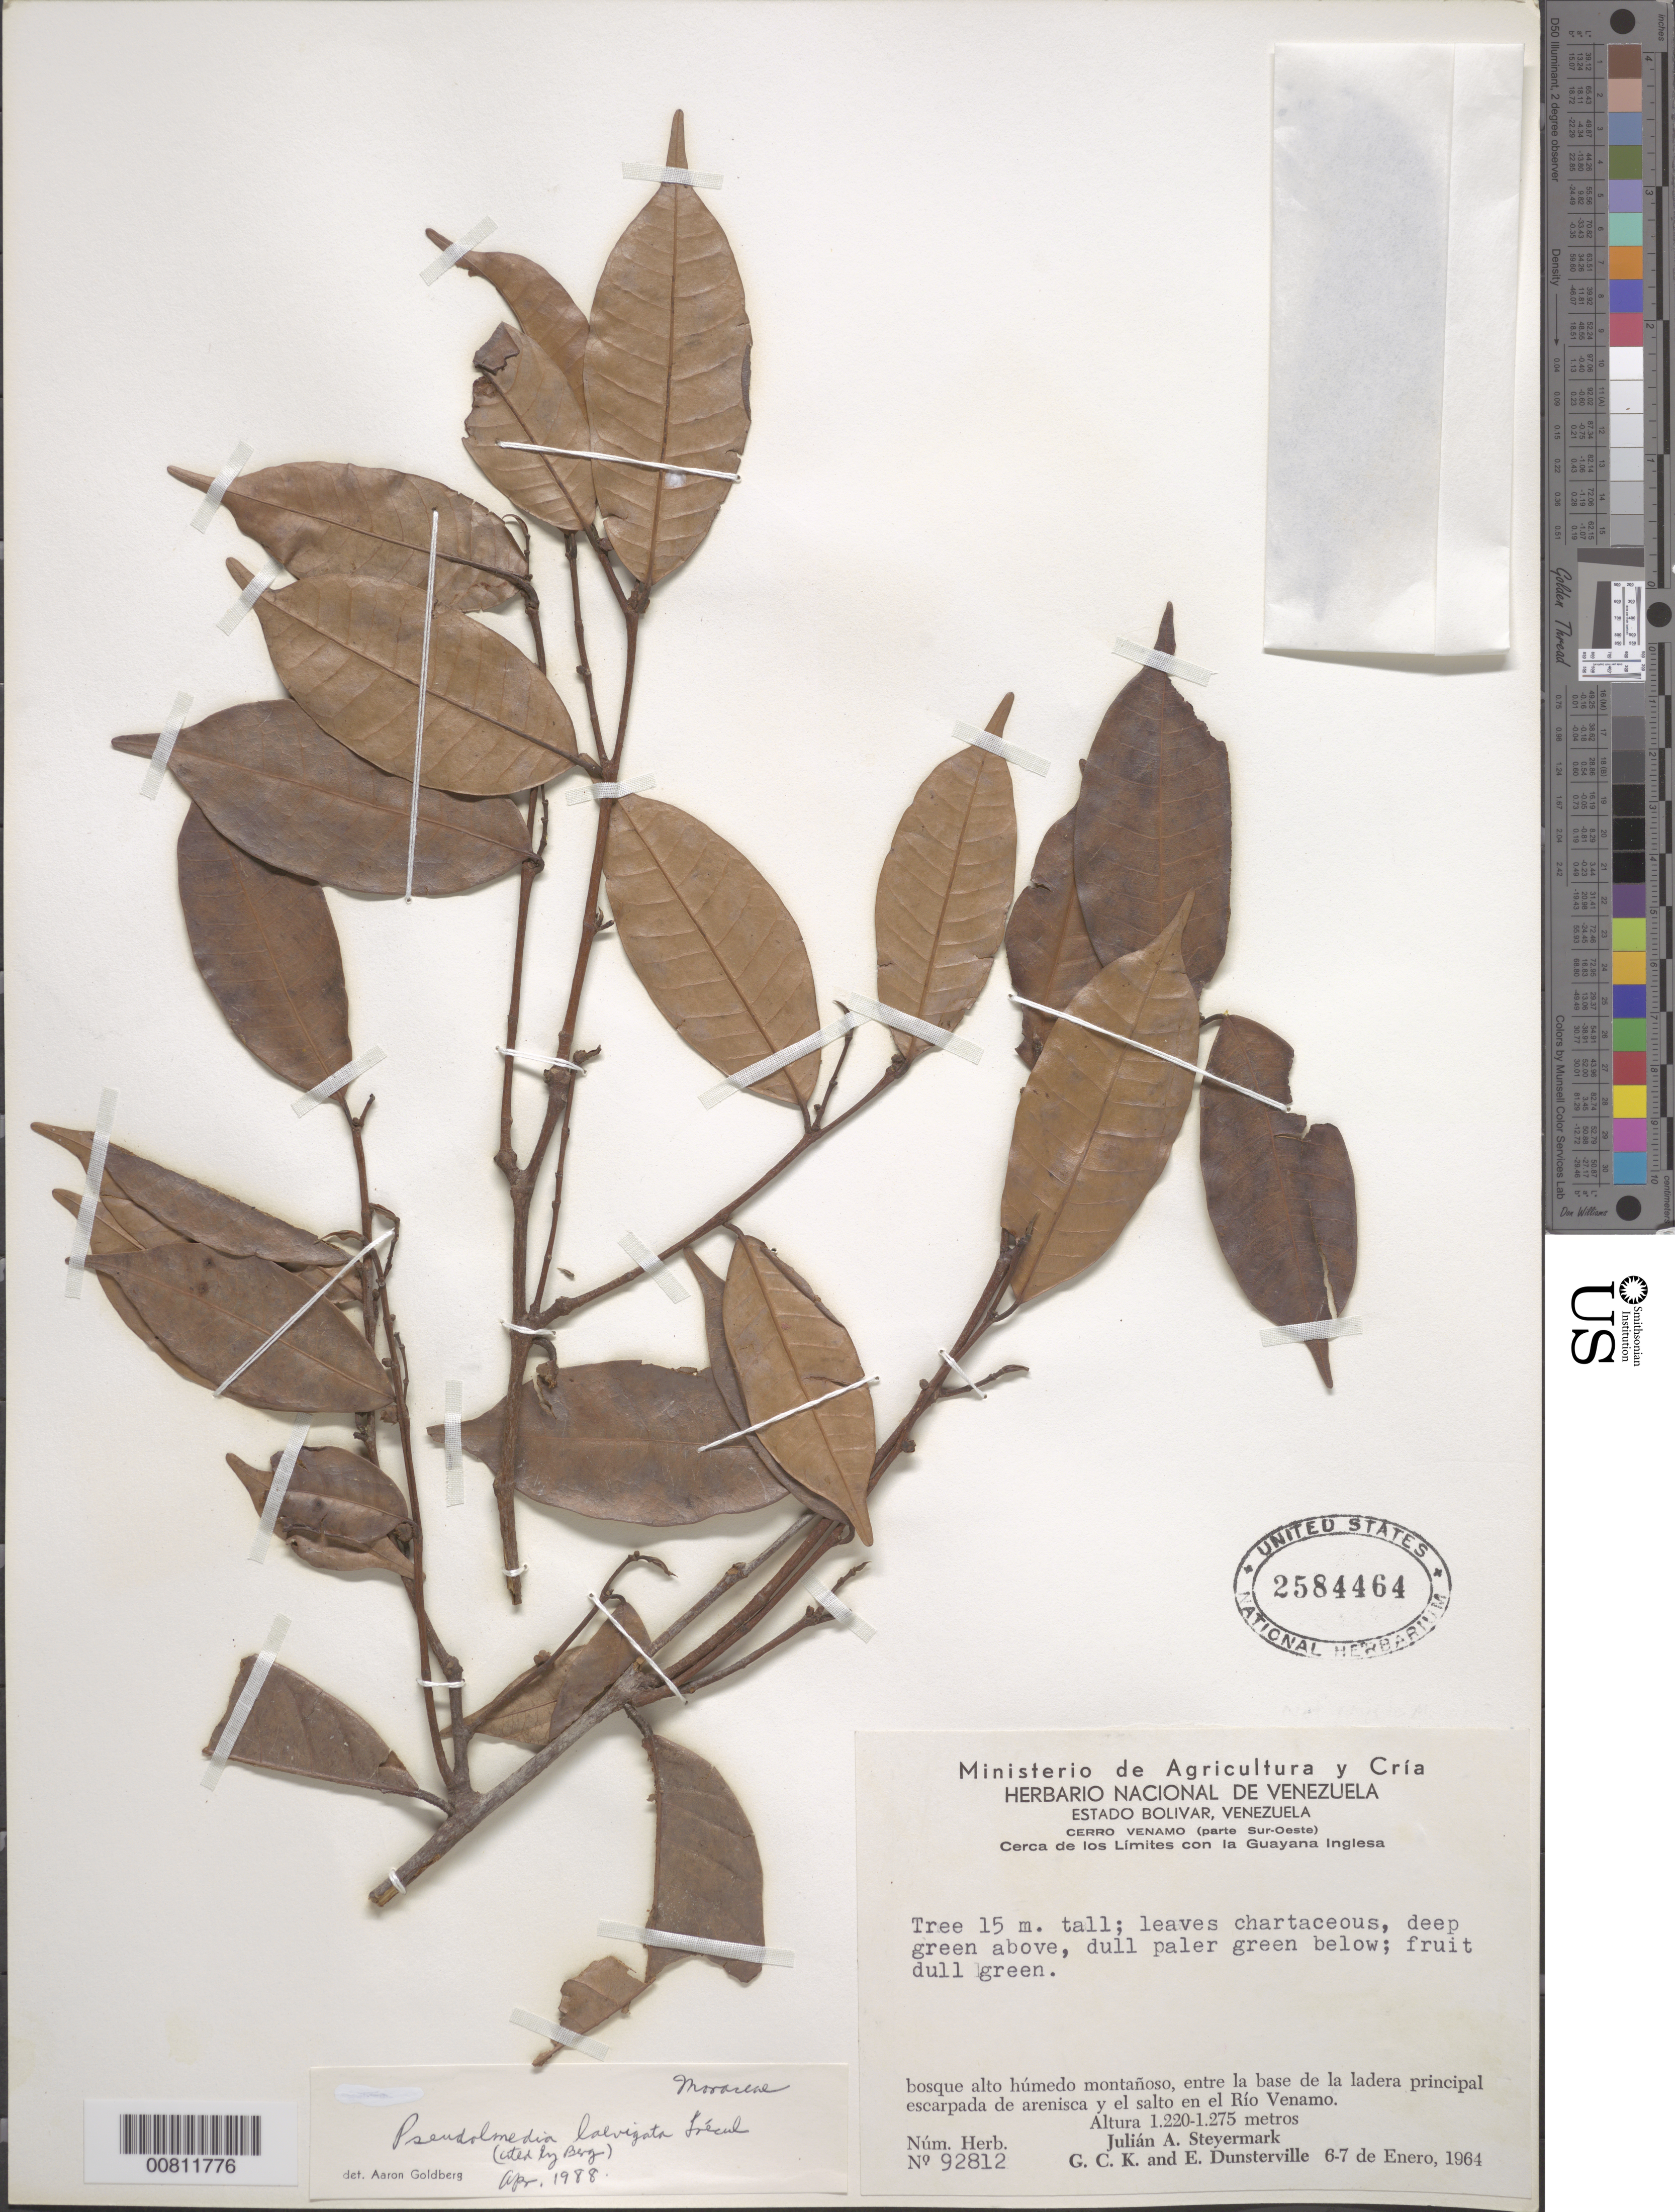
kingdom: Plantae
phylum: Tracheophyta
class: Magnoliopsida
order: Rosales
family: Moraceae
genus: Pseudolmedia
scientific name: Pseudolmedia laevigata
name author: Trécul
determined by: Goldberg, Aaron, (US), NMNH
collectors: J. Steyermark, G. C. K. Dunsterville & E. Dunsterville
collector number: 92812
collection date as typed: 6-Jan-64 to 7-Jan-64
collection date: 1964-01-06/1964-01-07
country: Venezuela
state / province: Bolívar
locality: Cerro Venamo (parte Sur-Oeste), Río Venamo, cerca de los limites con la Guayana Inglesa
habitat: Bosque alto húmedo montañoso, entre la base de la ladera principal escarpada de arenisca y el salto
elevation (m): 1220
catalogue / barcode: US 2584464